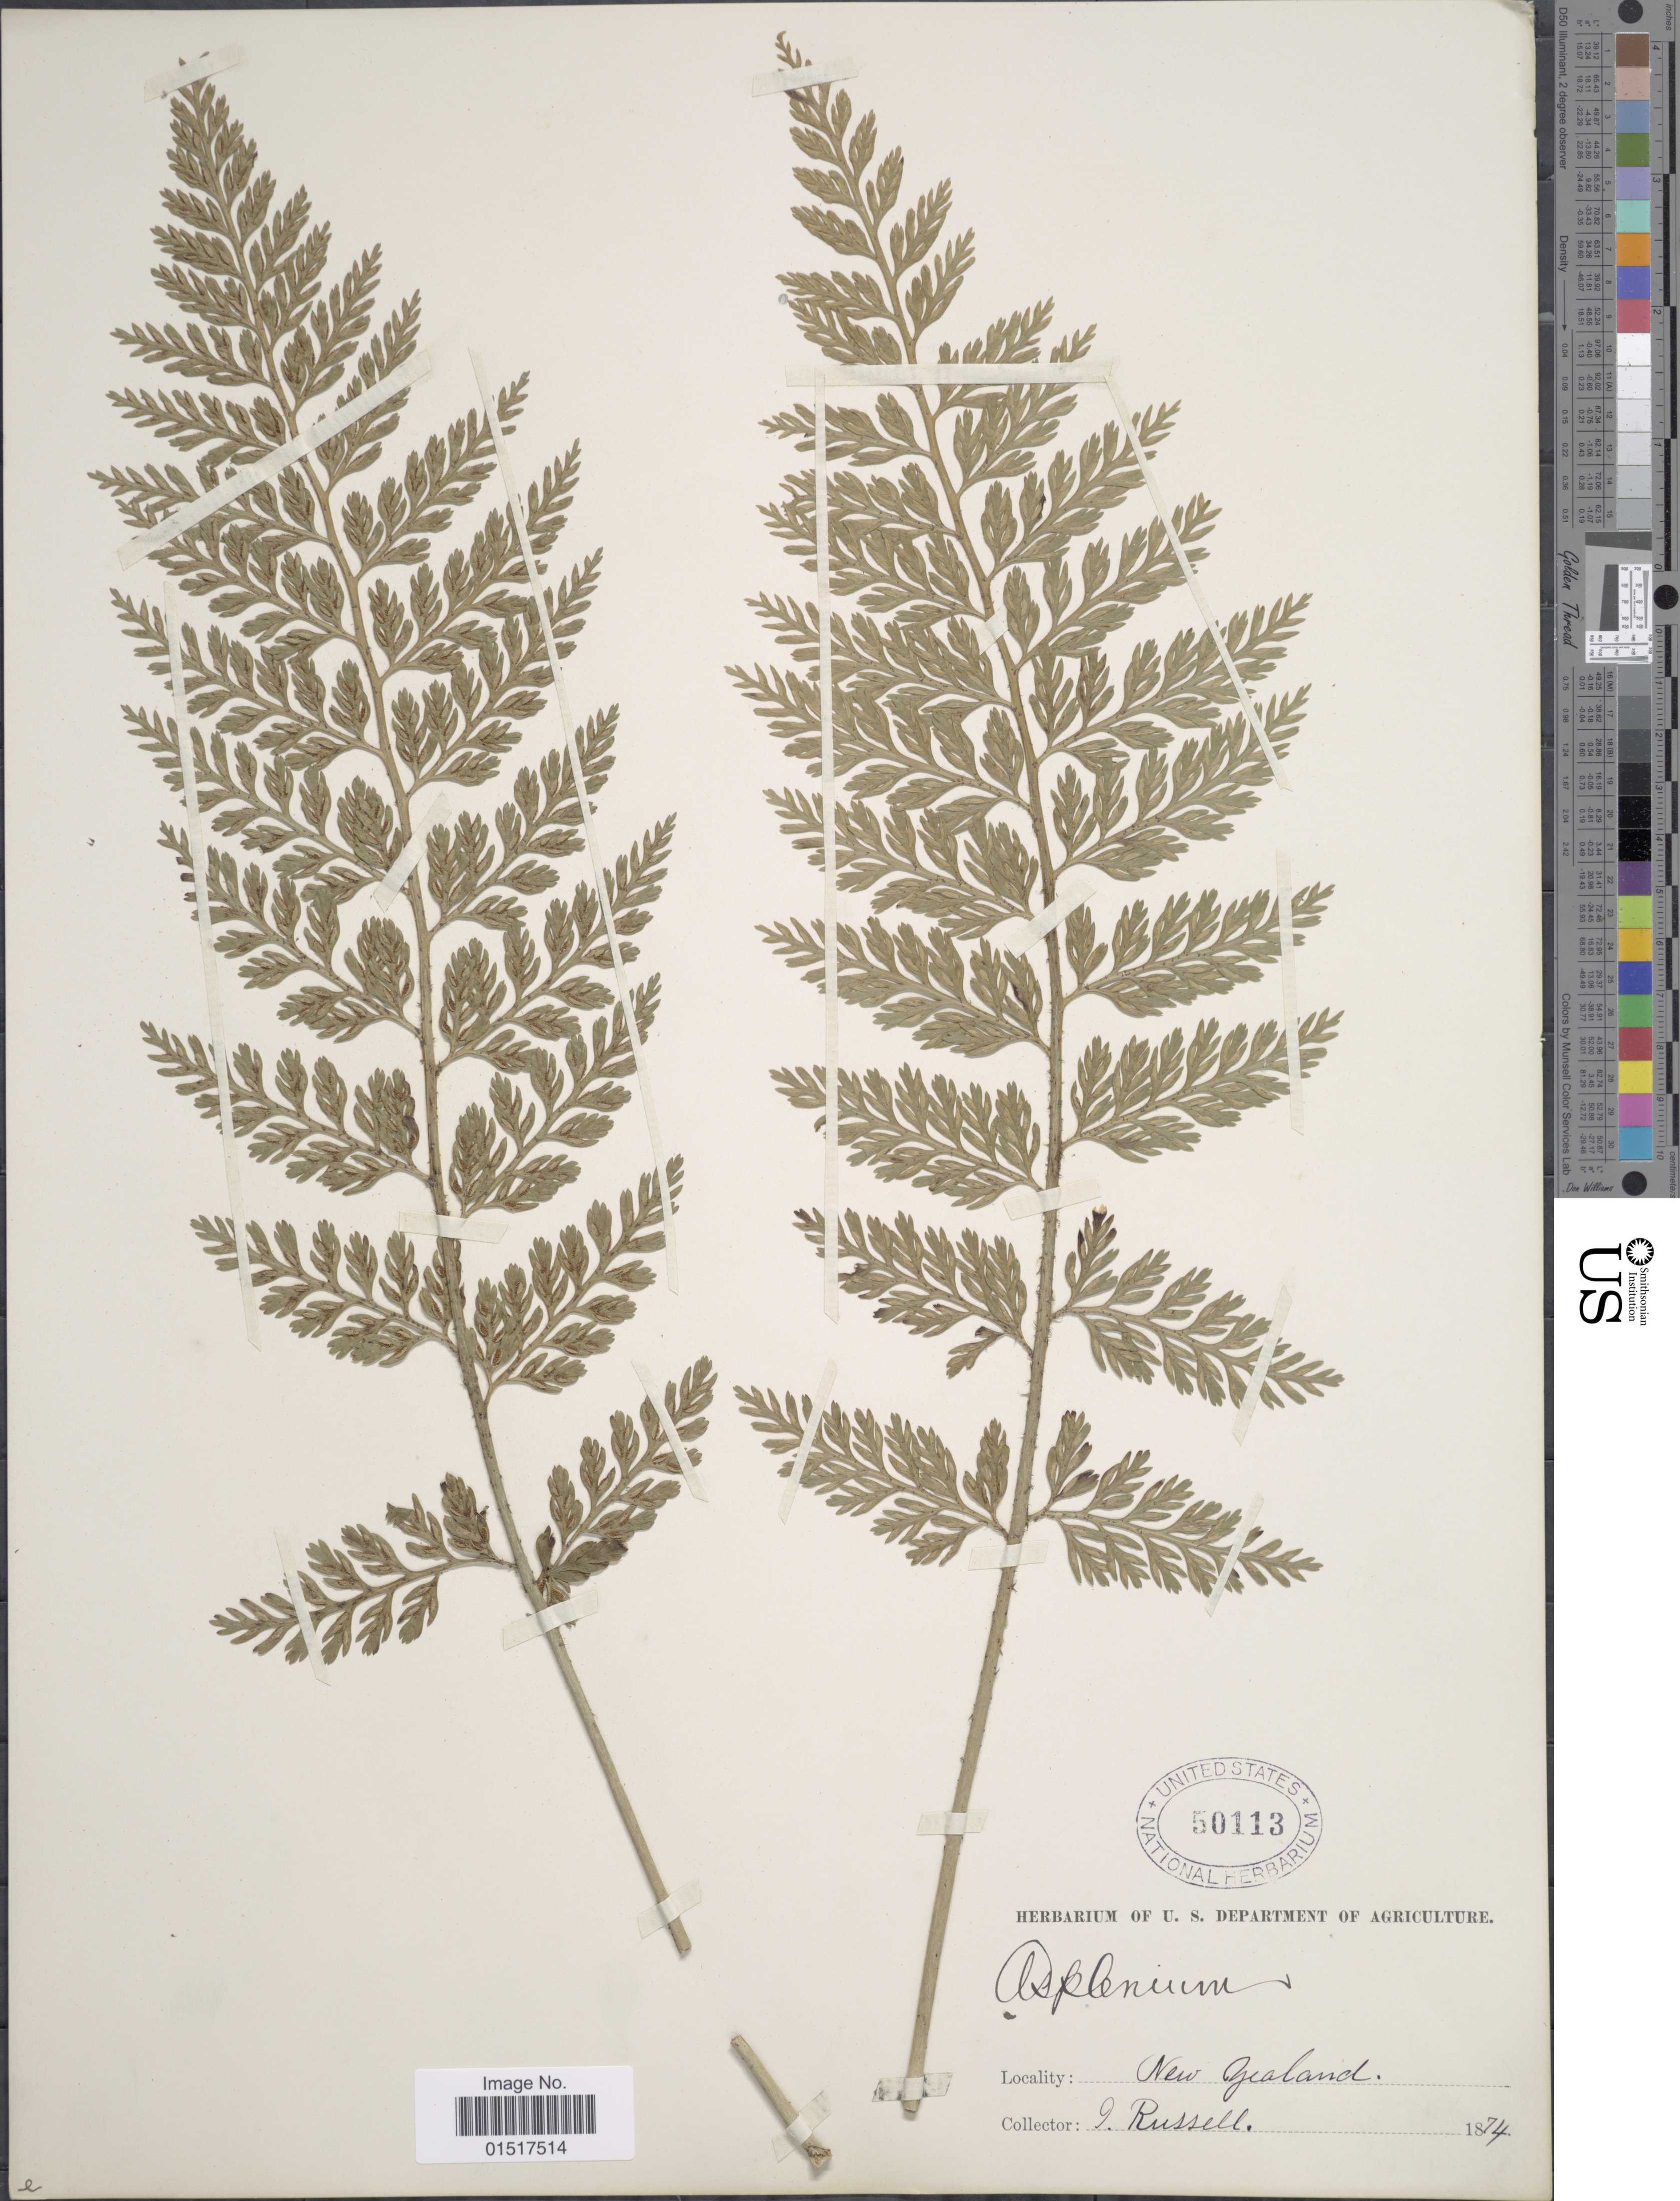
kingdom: Plantae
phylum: Tracheophyta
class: Polypodiopsida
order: Polypodiales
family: Aspleniaceae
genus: Asplenium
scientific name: Asplenium bulbiferum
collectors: G. Russell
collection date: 1874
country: New Zealand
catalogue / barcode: US 50113